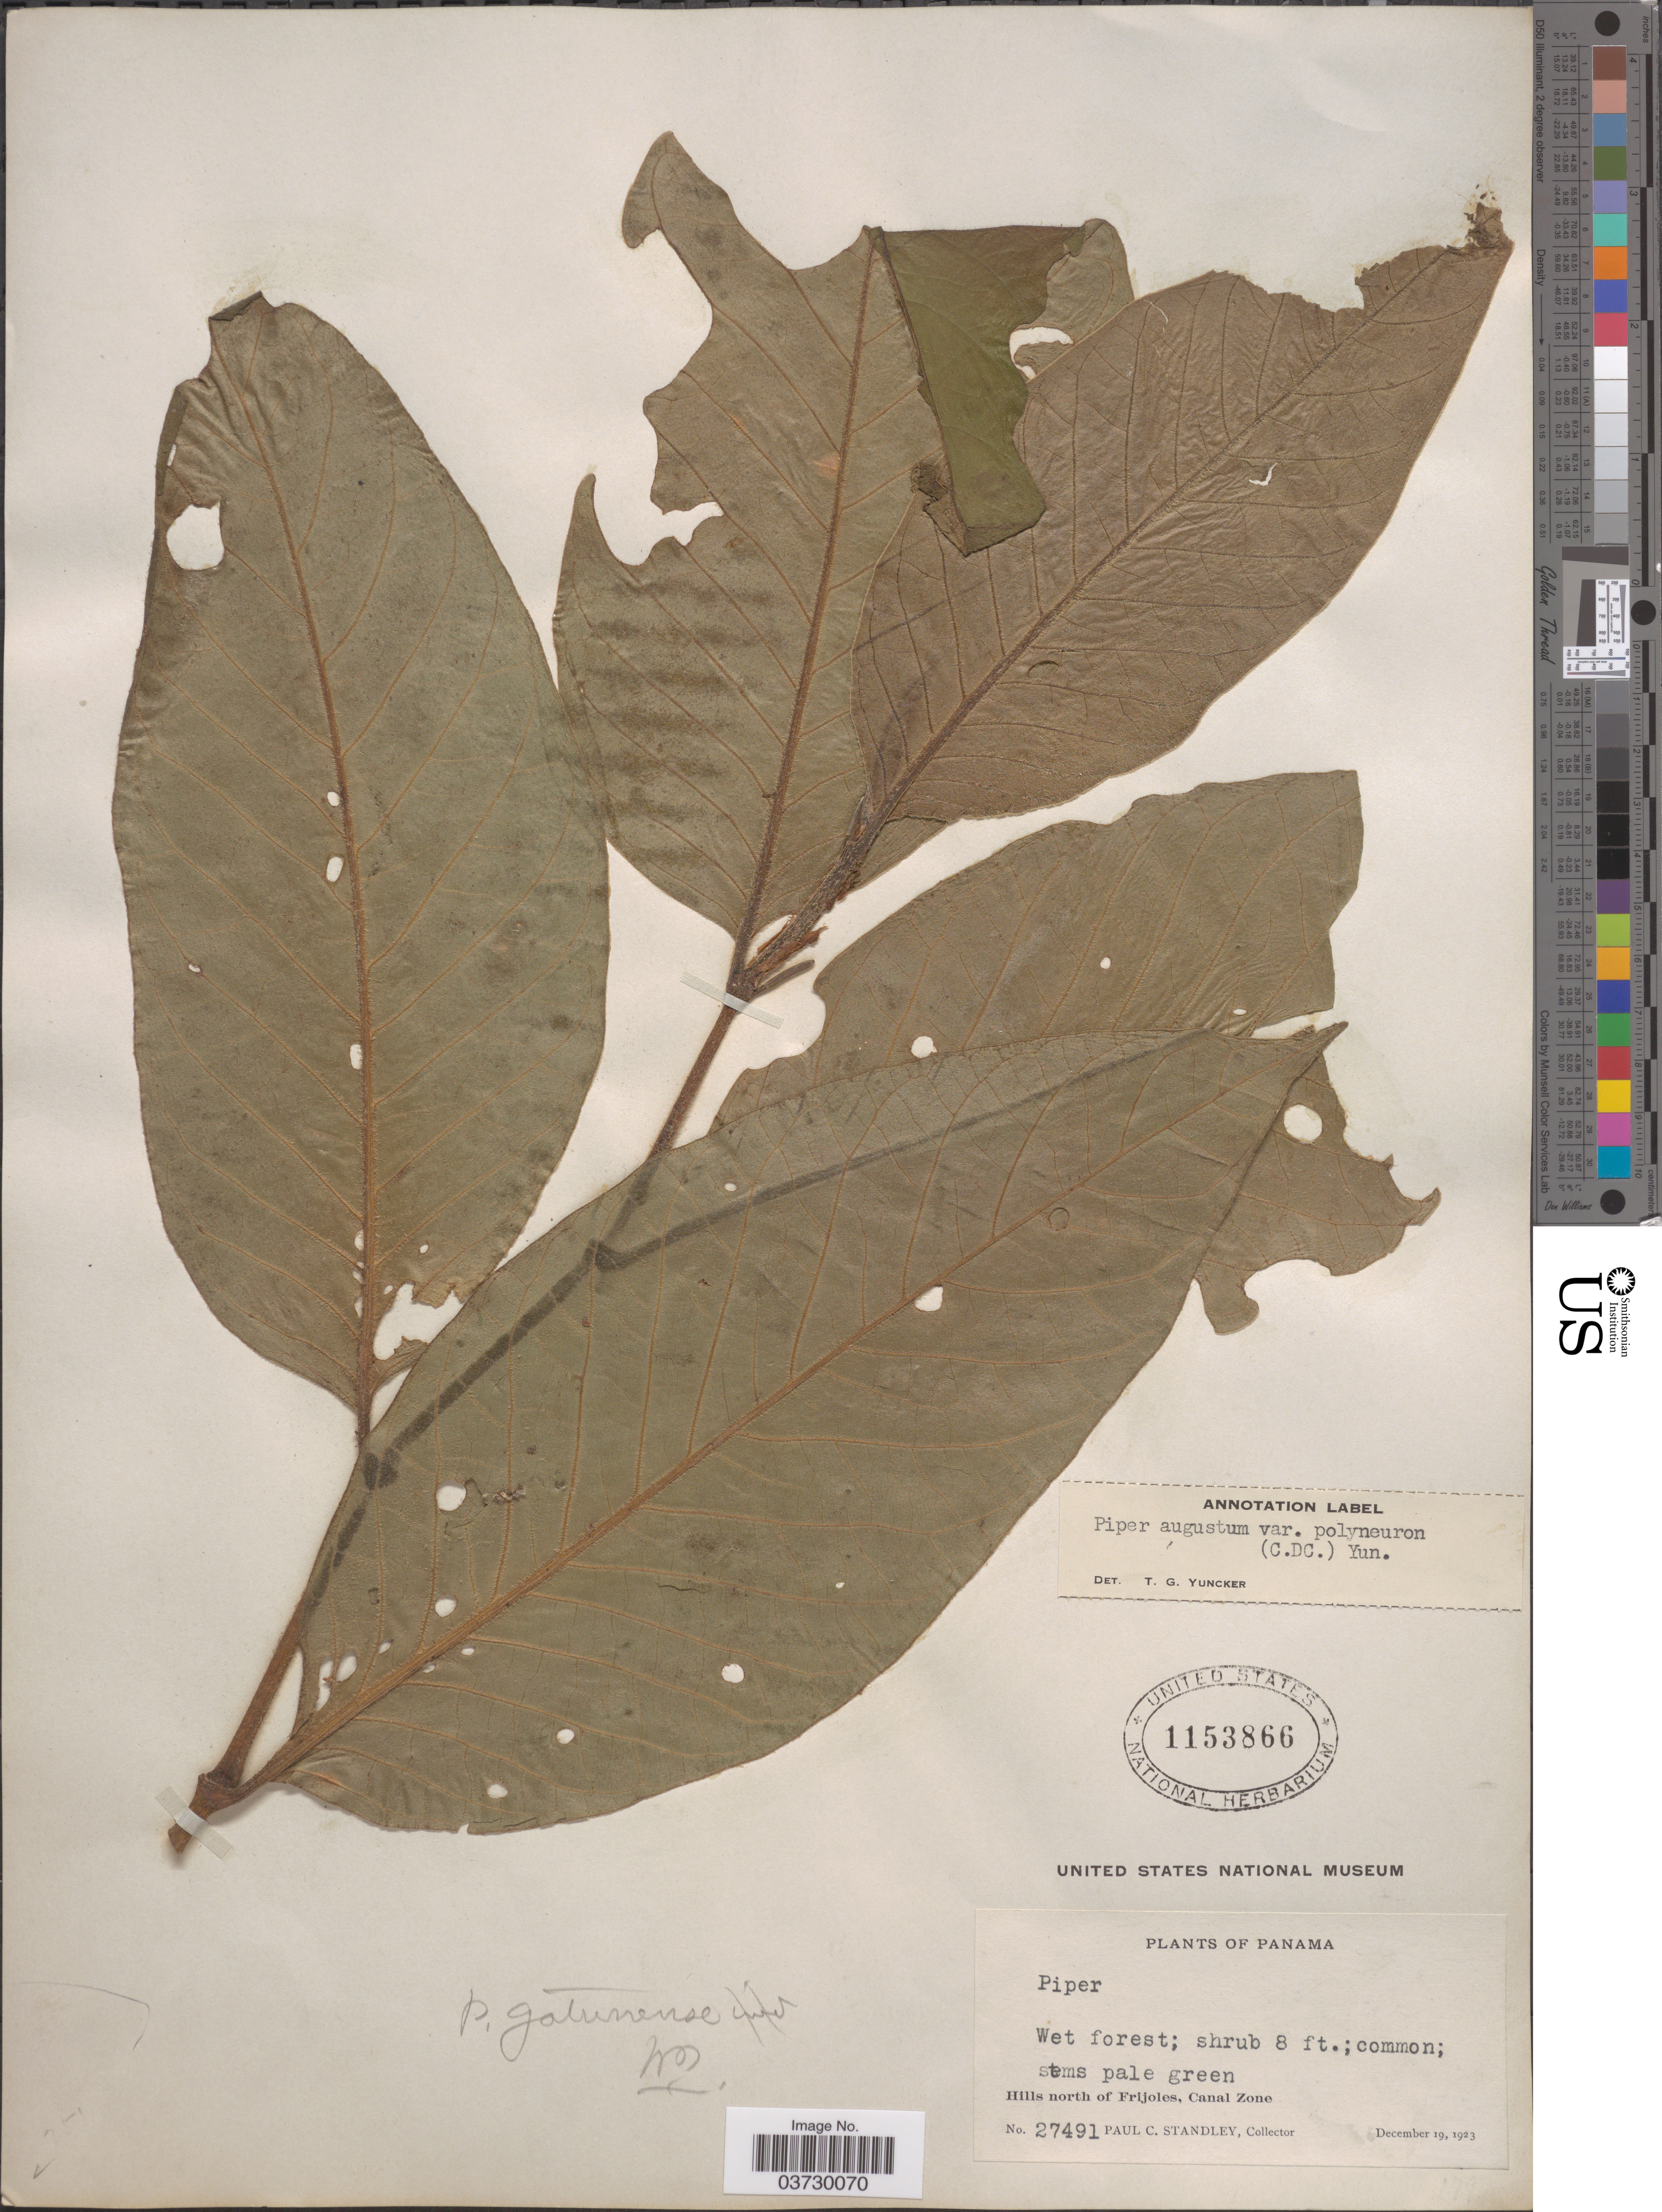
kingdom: Plantae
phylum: Tracheophyta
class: Magnoliopsida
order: Piperales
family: Piperaceae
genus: Piper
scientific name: Piper augustum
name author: Rudge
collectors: P. C. Standley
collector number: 27491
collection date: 1923-12-19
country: Panama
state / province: Colón / Panamá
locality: Hills north of Frijoles, Canal Zone.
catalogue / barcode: US 1153866